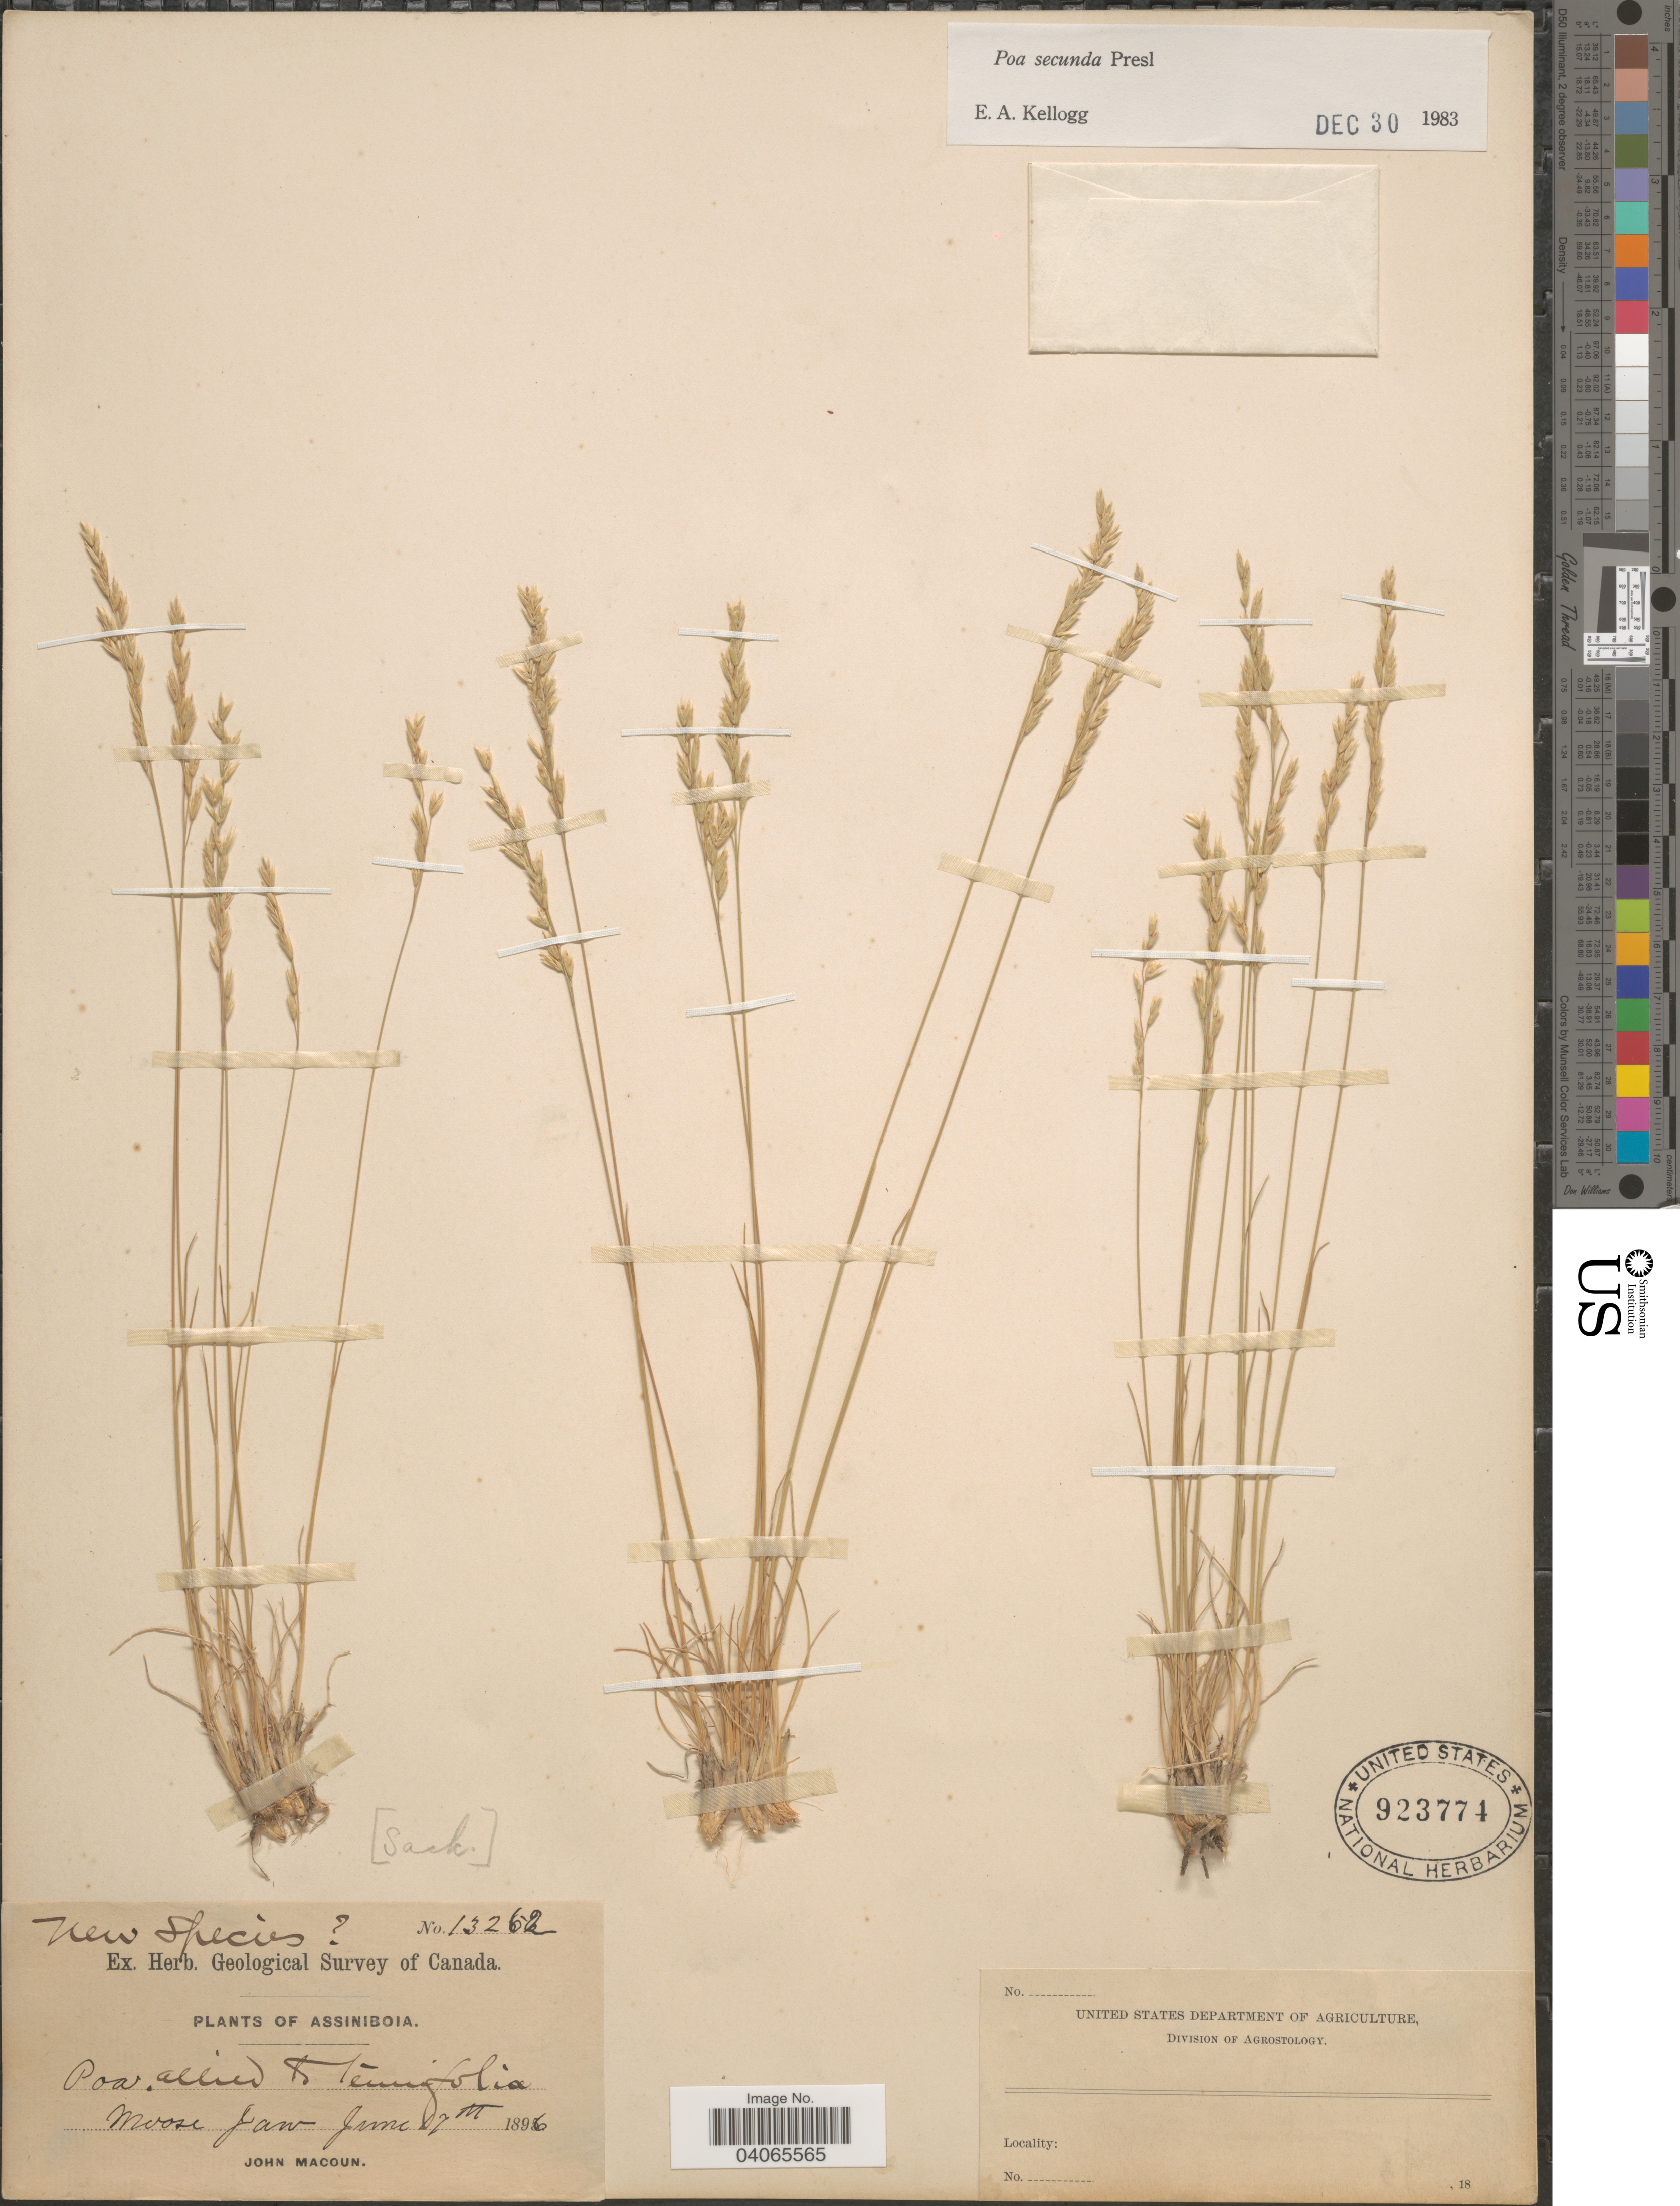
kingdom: Plantae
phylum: Tracheophyta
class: Liliopsida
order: Poales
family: Poaceae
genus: Poa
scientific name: Poa secunda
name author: J. Presl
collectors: J. Macoun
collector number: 13262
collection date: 1896-06-17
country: Canada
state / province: Saskatchewan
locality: Herb. Geological Survey of Canada. Assiniboia. Moose Jaw.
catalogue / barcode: US 923774